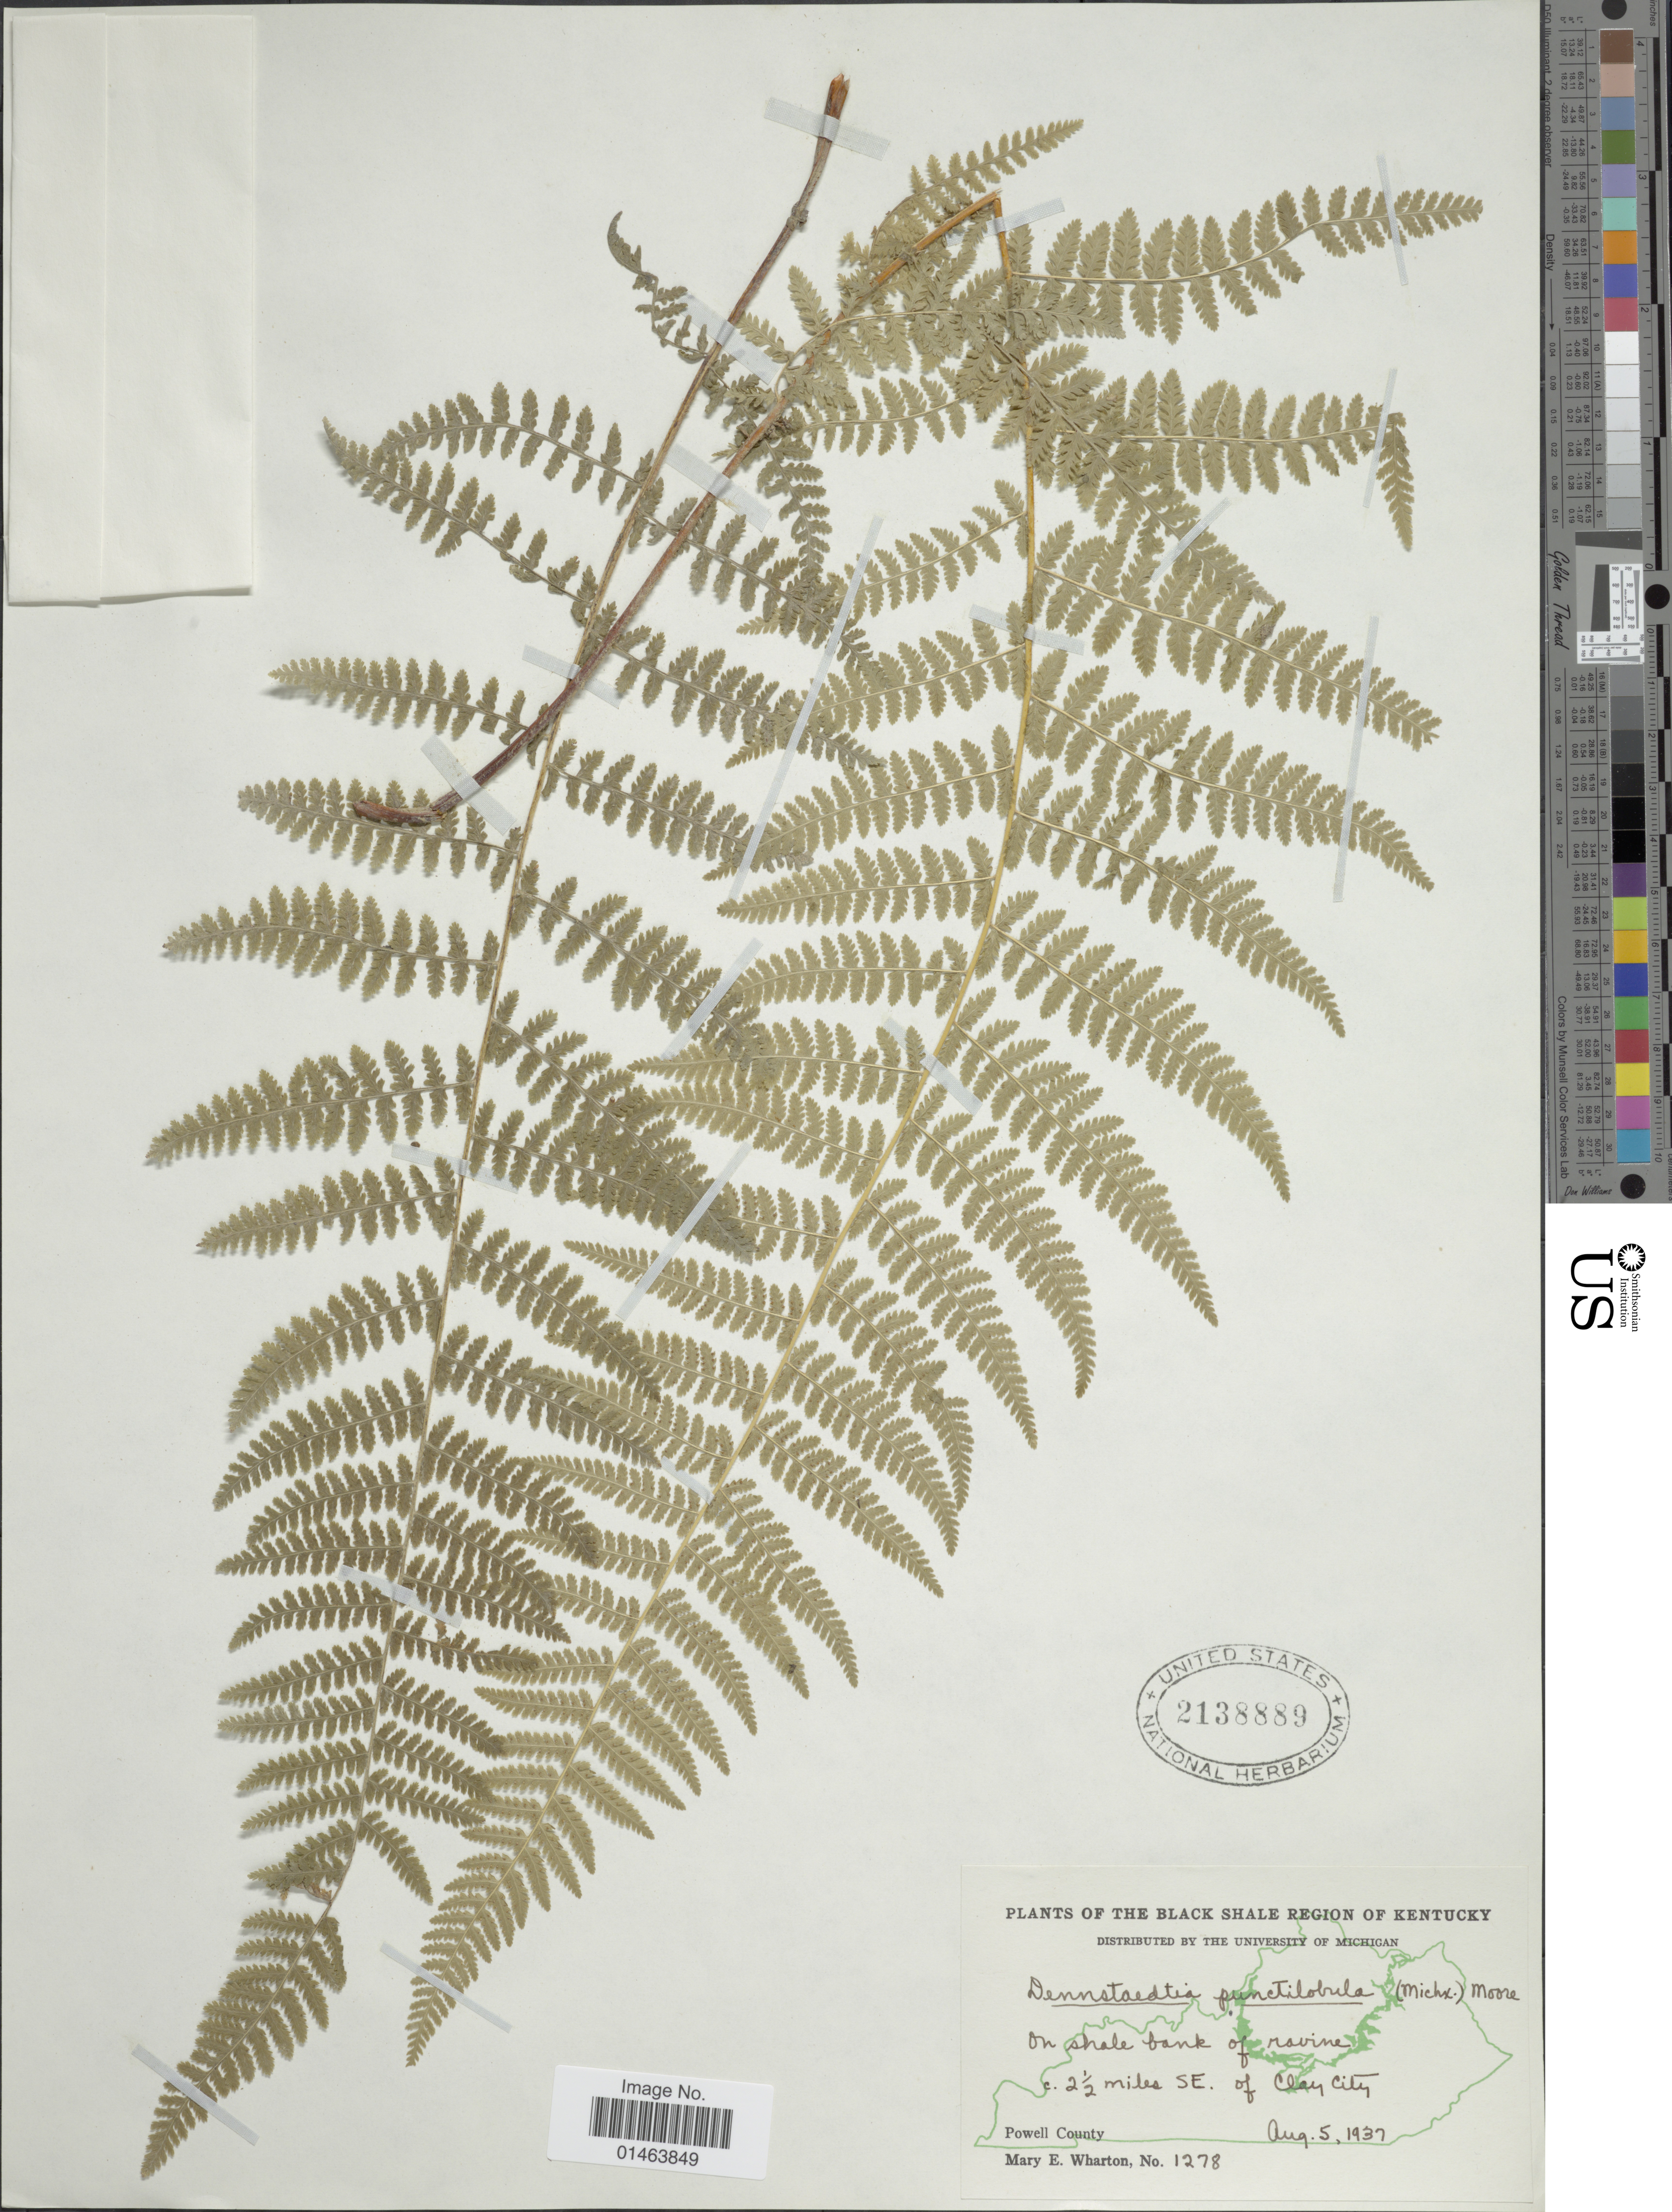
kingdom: Plantae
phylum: Tracheophyta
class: Polypodiopsida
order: Polypodiales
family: Dennstaedtiaceae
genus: Dennstaedtia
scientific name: Dennstaedtia punctilobula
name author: (Michx.) T. Moore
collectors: M. Wharton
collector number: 1278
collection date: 1937-08-05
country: United States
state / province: Kentucky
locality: The Black Shale Region, on shale bank of ravine c. 2.5 miles SE of Clay City, Powell County.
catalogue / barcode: US 2138889